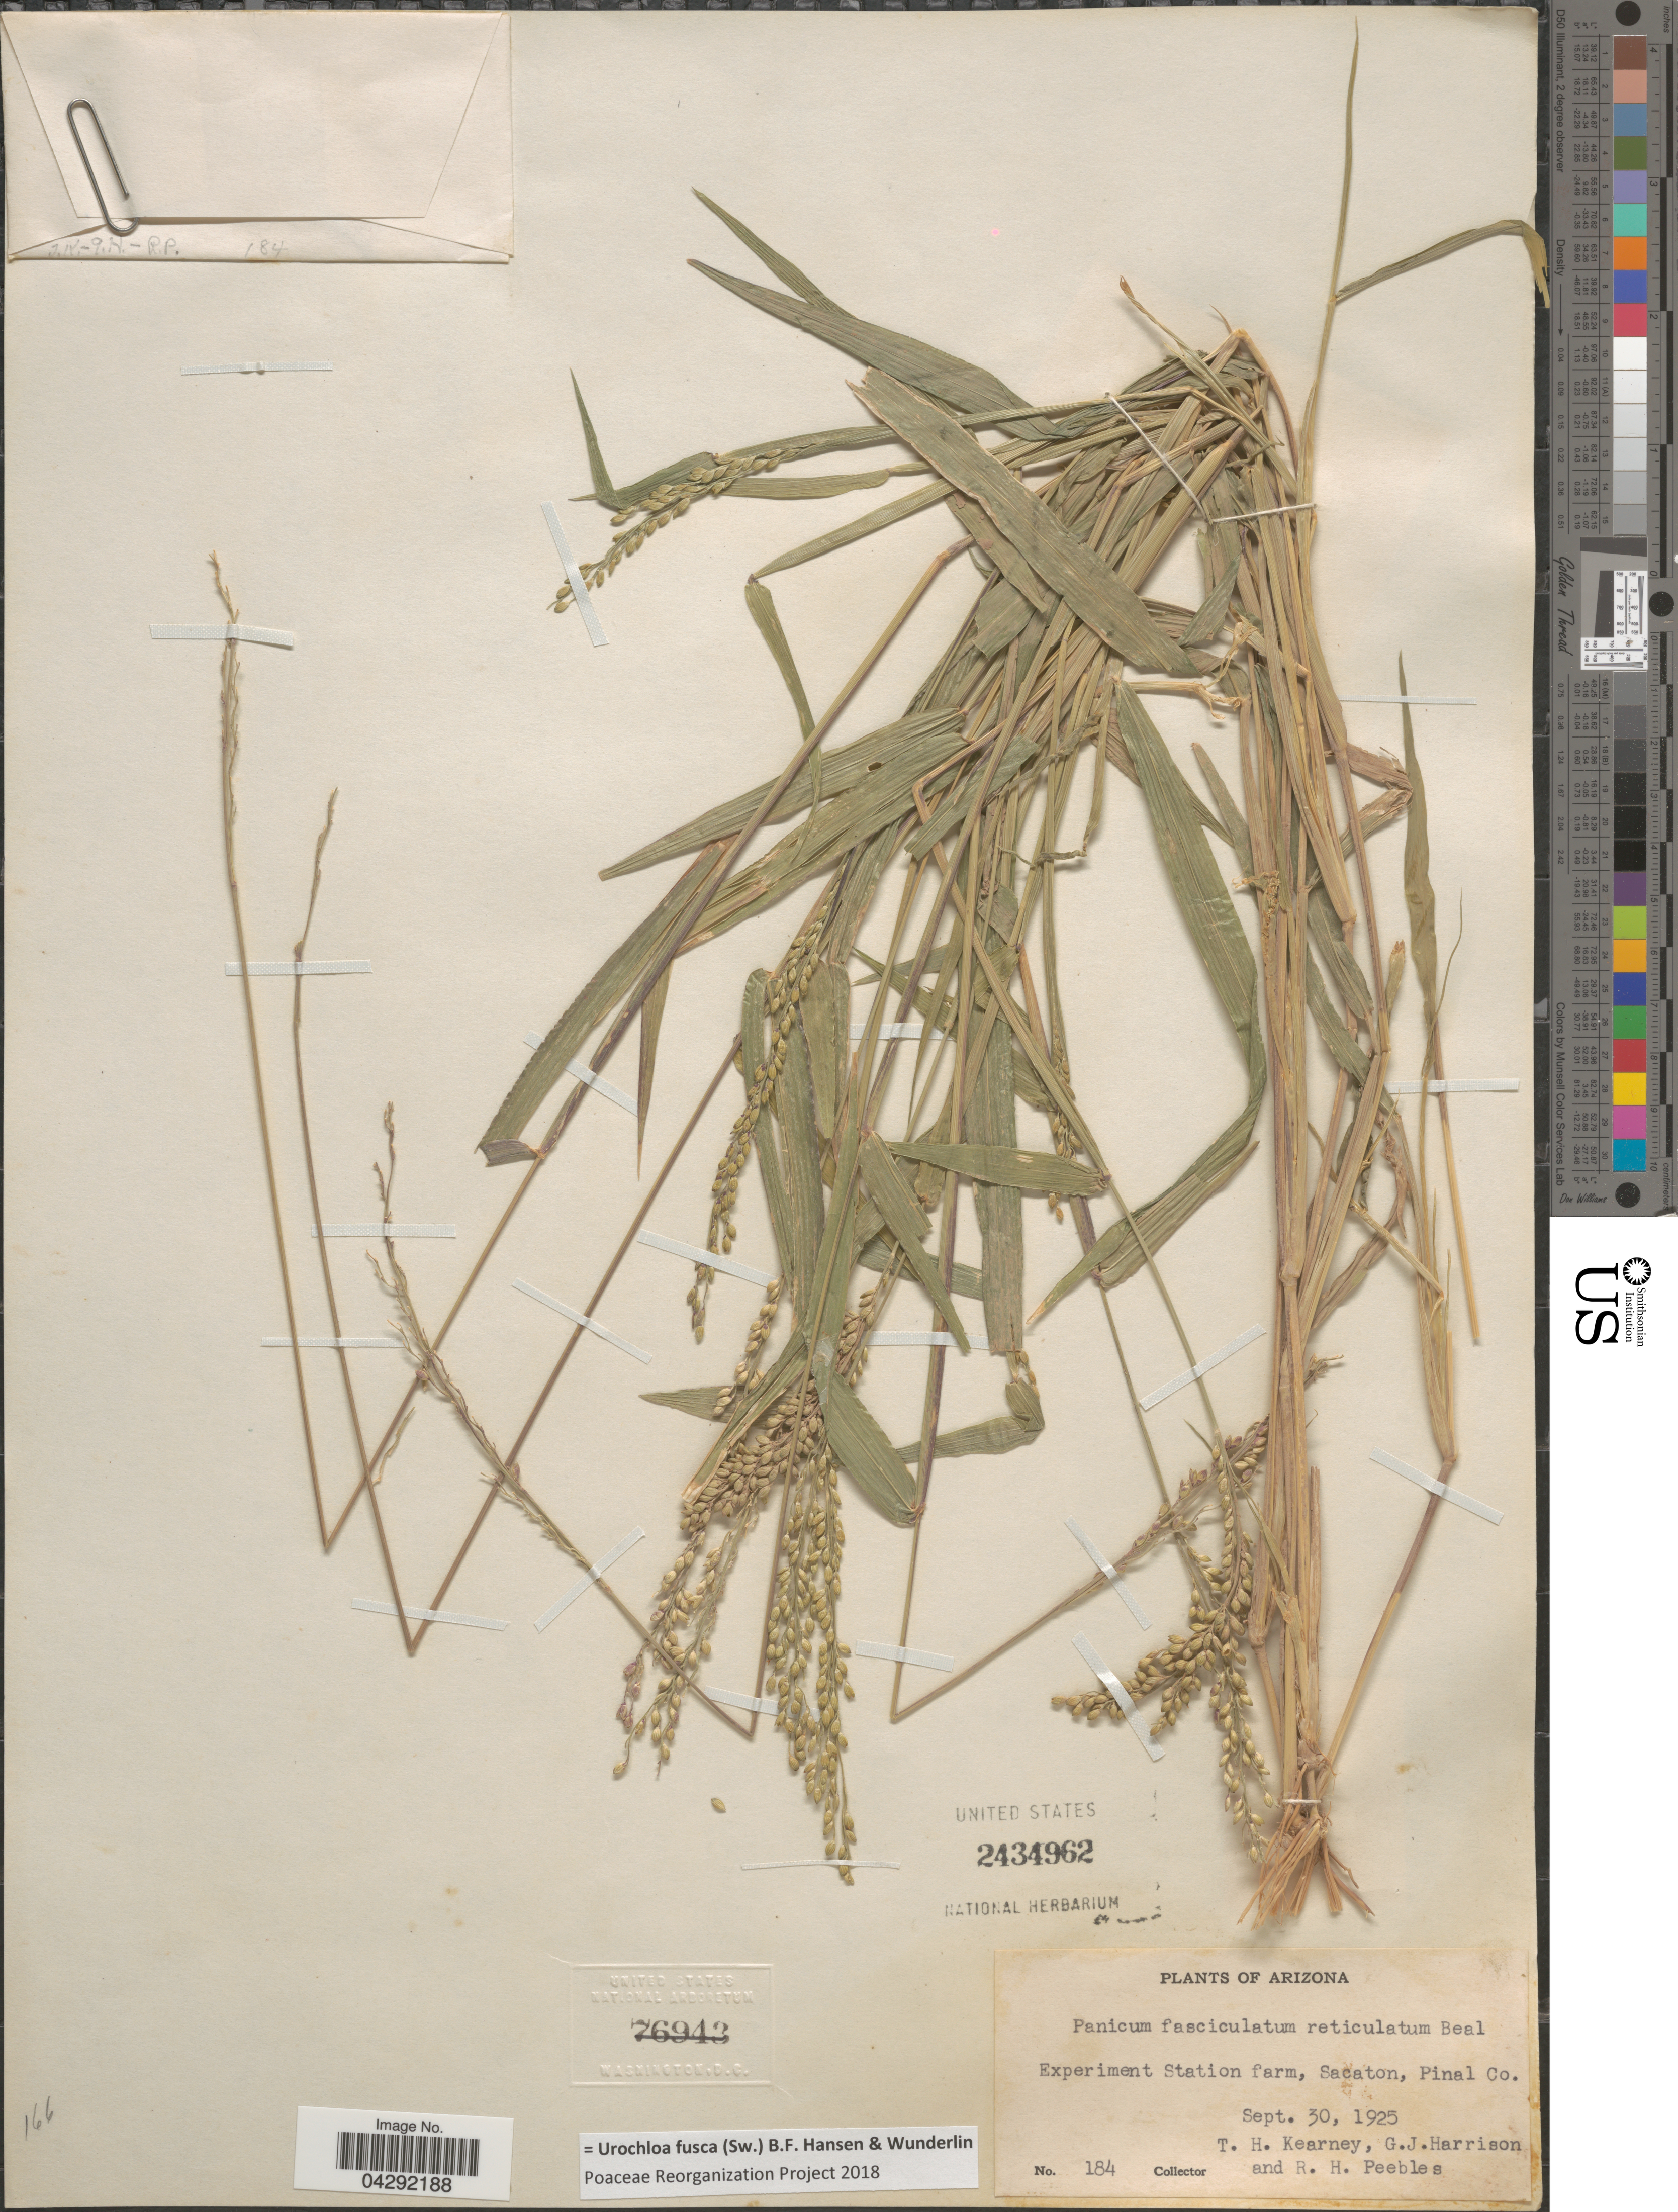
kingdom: Plantae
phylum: Tracheophyta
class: Liliopsida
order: Poales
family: Poaceae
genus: Urochloa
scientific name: Urochloa fusca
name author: (Sw.) B.F. Hansen & Wunderlin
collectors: T. H. Kearney, G. J. Harrison & R. H. Peebles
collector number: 184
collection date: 1925-09-30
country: United States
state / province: Arizona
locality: Experiment Station farm, Sacaton, Pinal Co.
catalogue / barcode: US 2434962